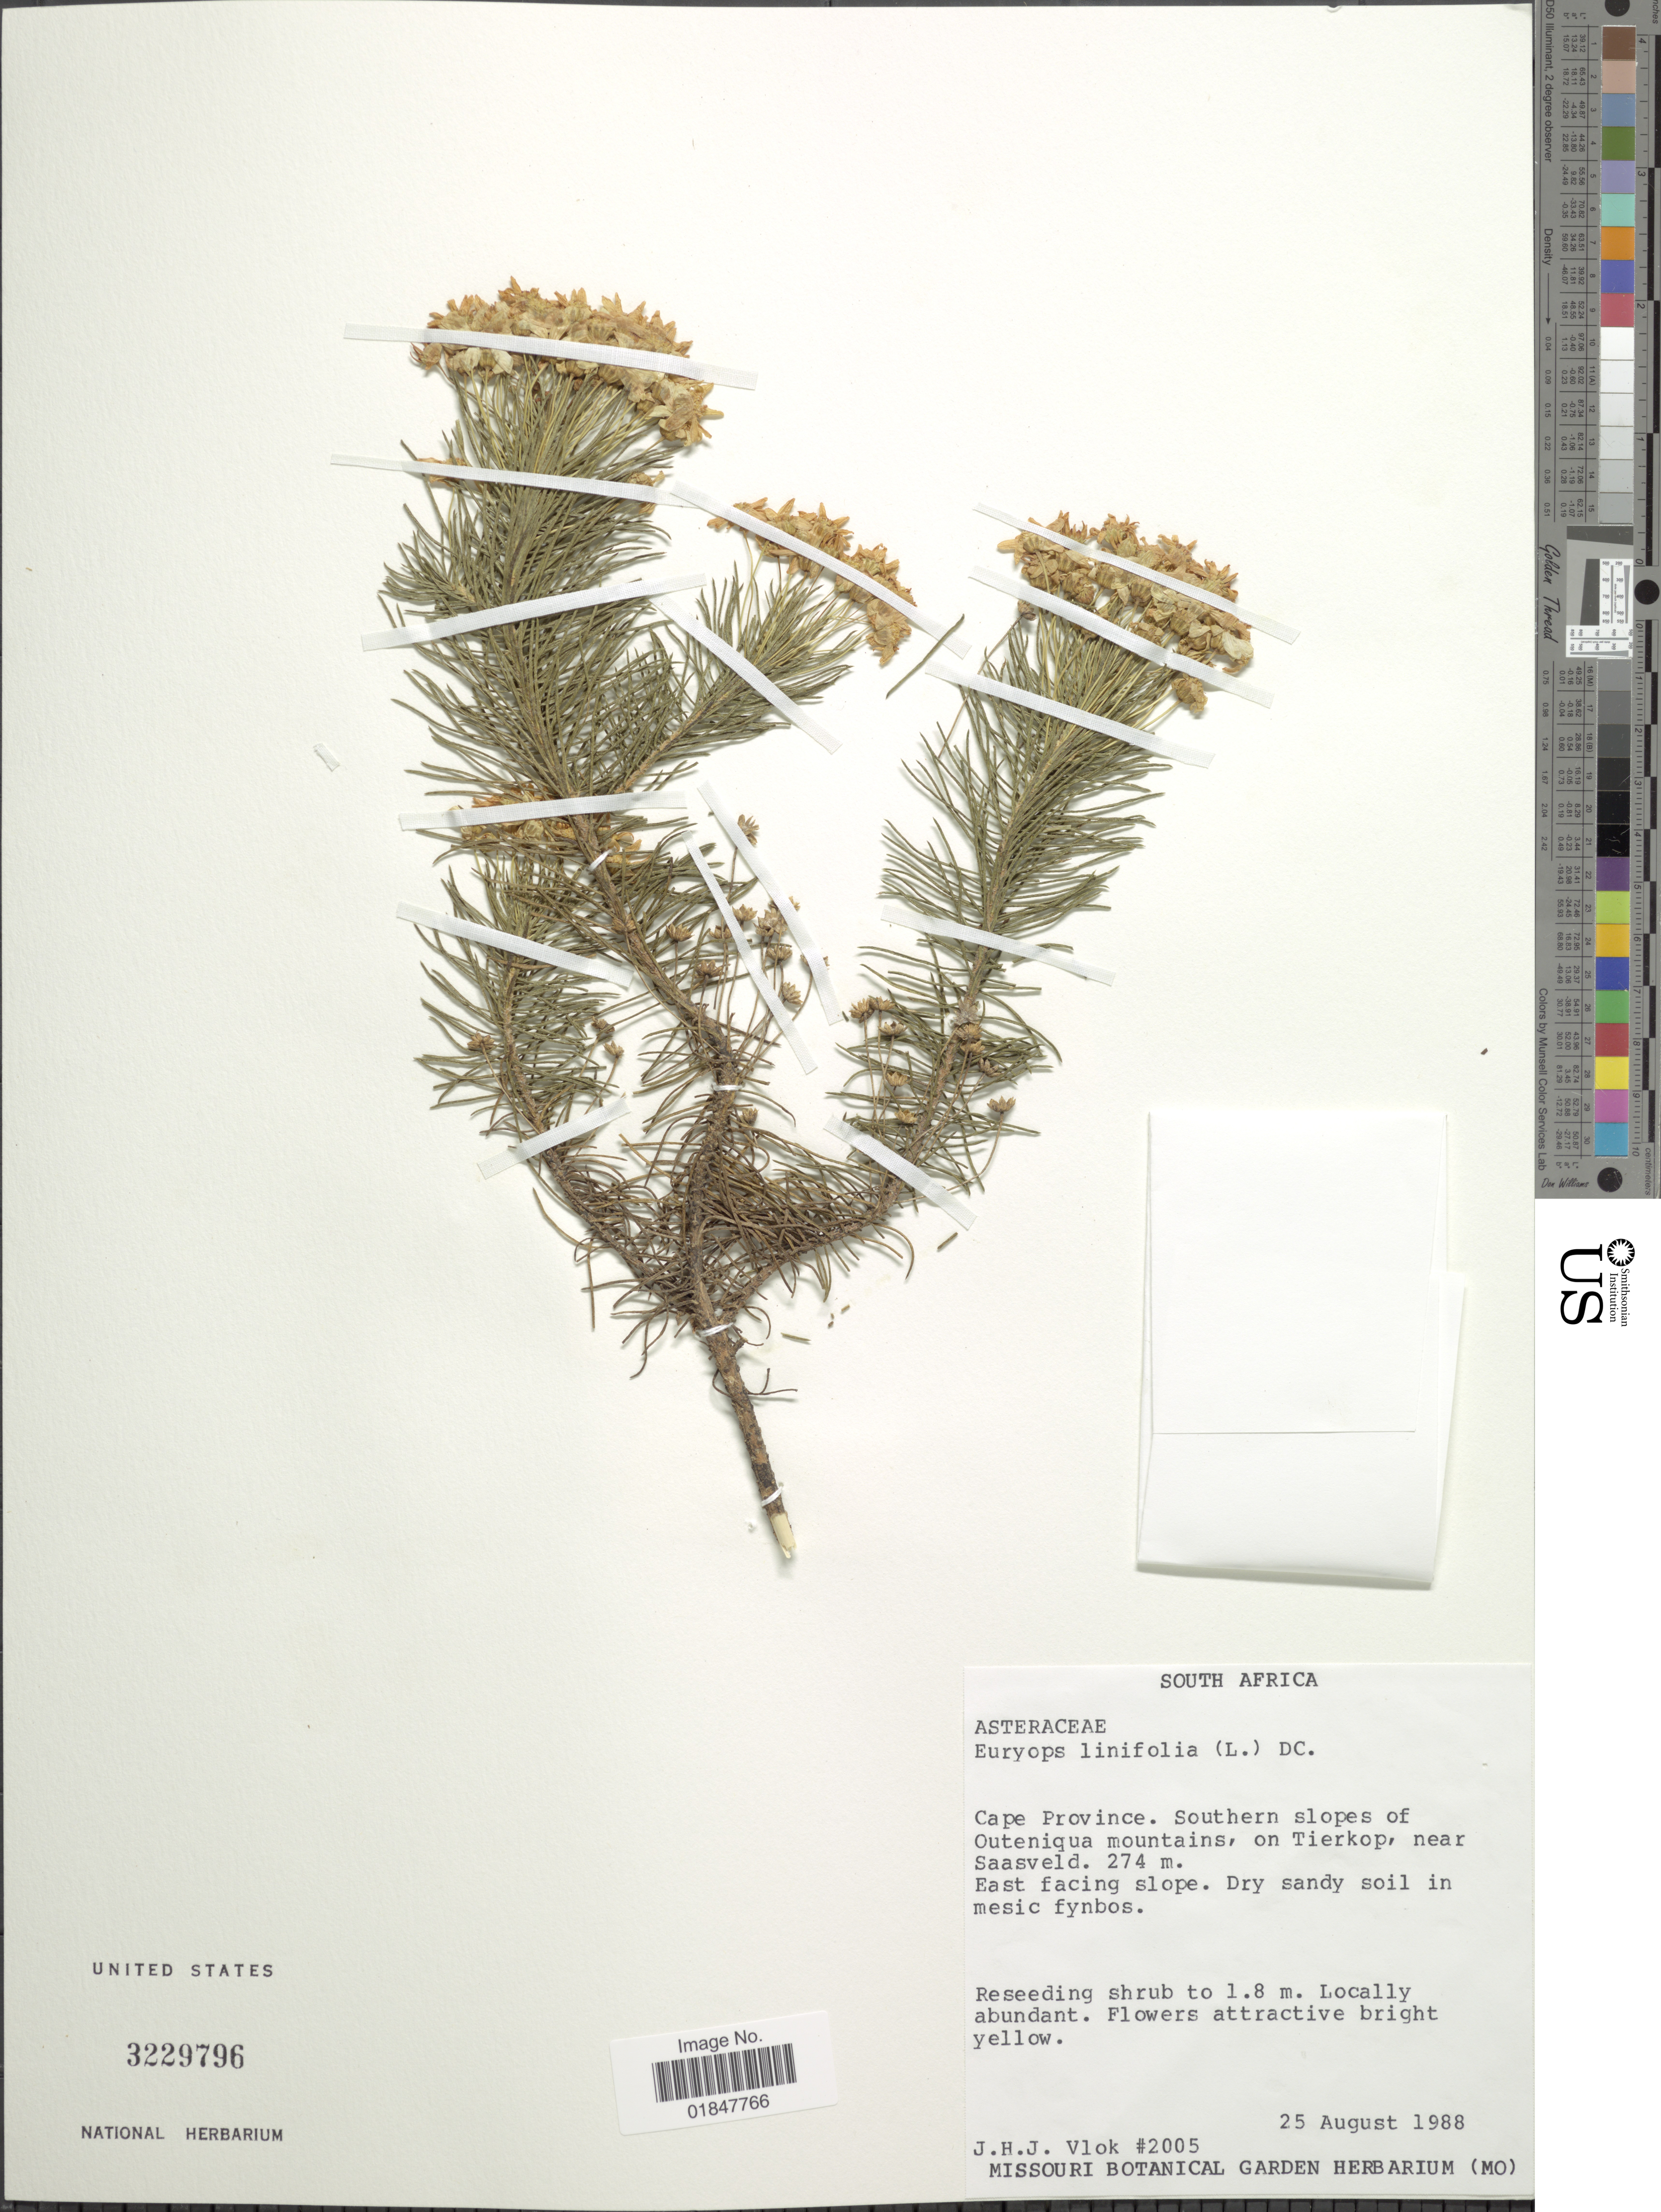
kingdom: Plantae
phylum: Tracheophyta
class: Magnoliopsida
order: Asterales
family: Asteraceae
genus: Euryops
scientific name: Euryops linifolius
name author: (L.) DC.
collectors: J. H. J. Vlok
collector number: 2005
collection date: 1988-08-25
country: South Africa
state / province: Western Cape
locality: Southern slopes of Outeniqua mountains, on Tierkop, near Saasveld, East facing slope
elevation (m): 274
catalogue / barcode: US 3229796